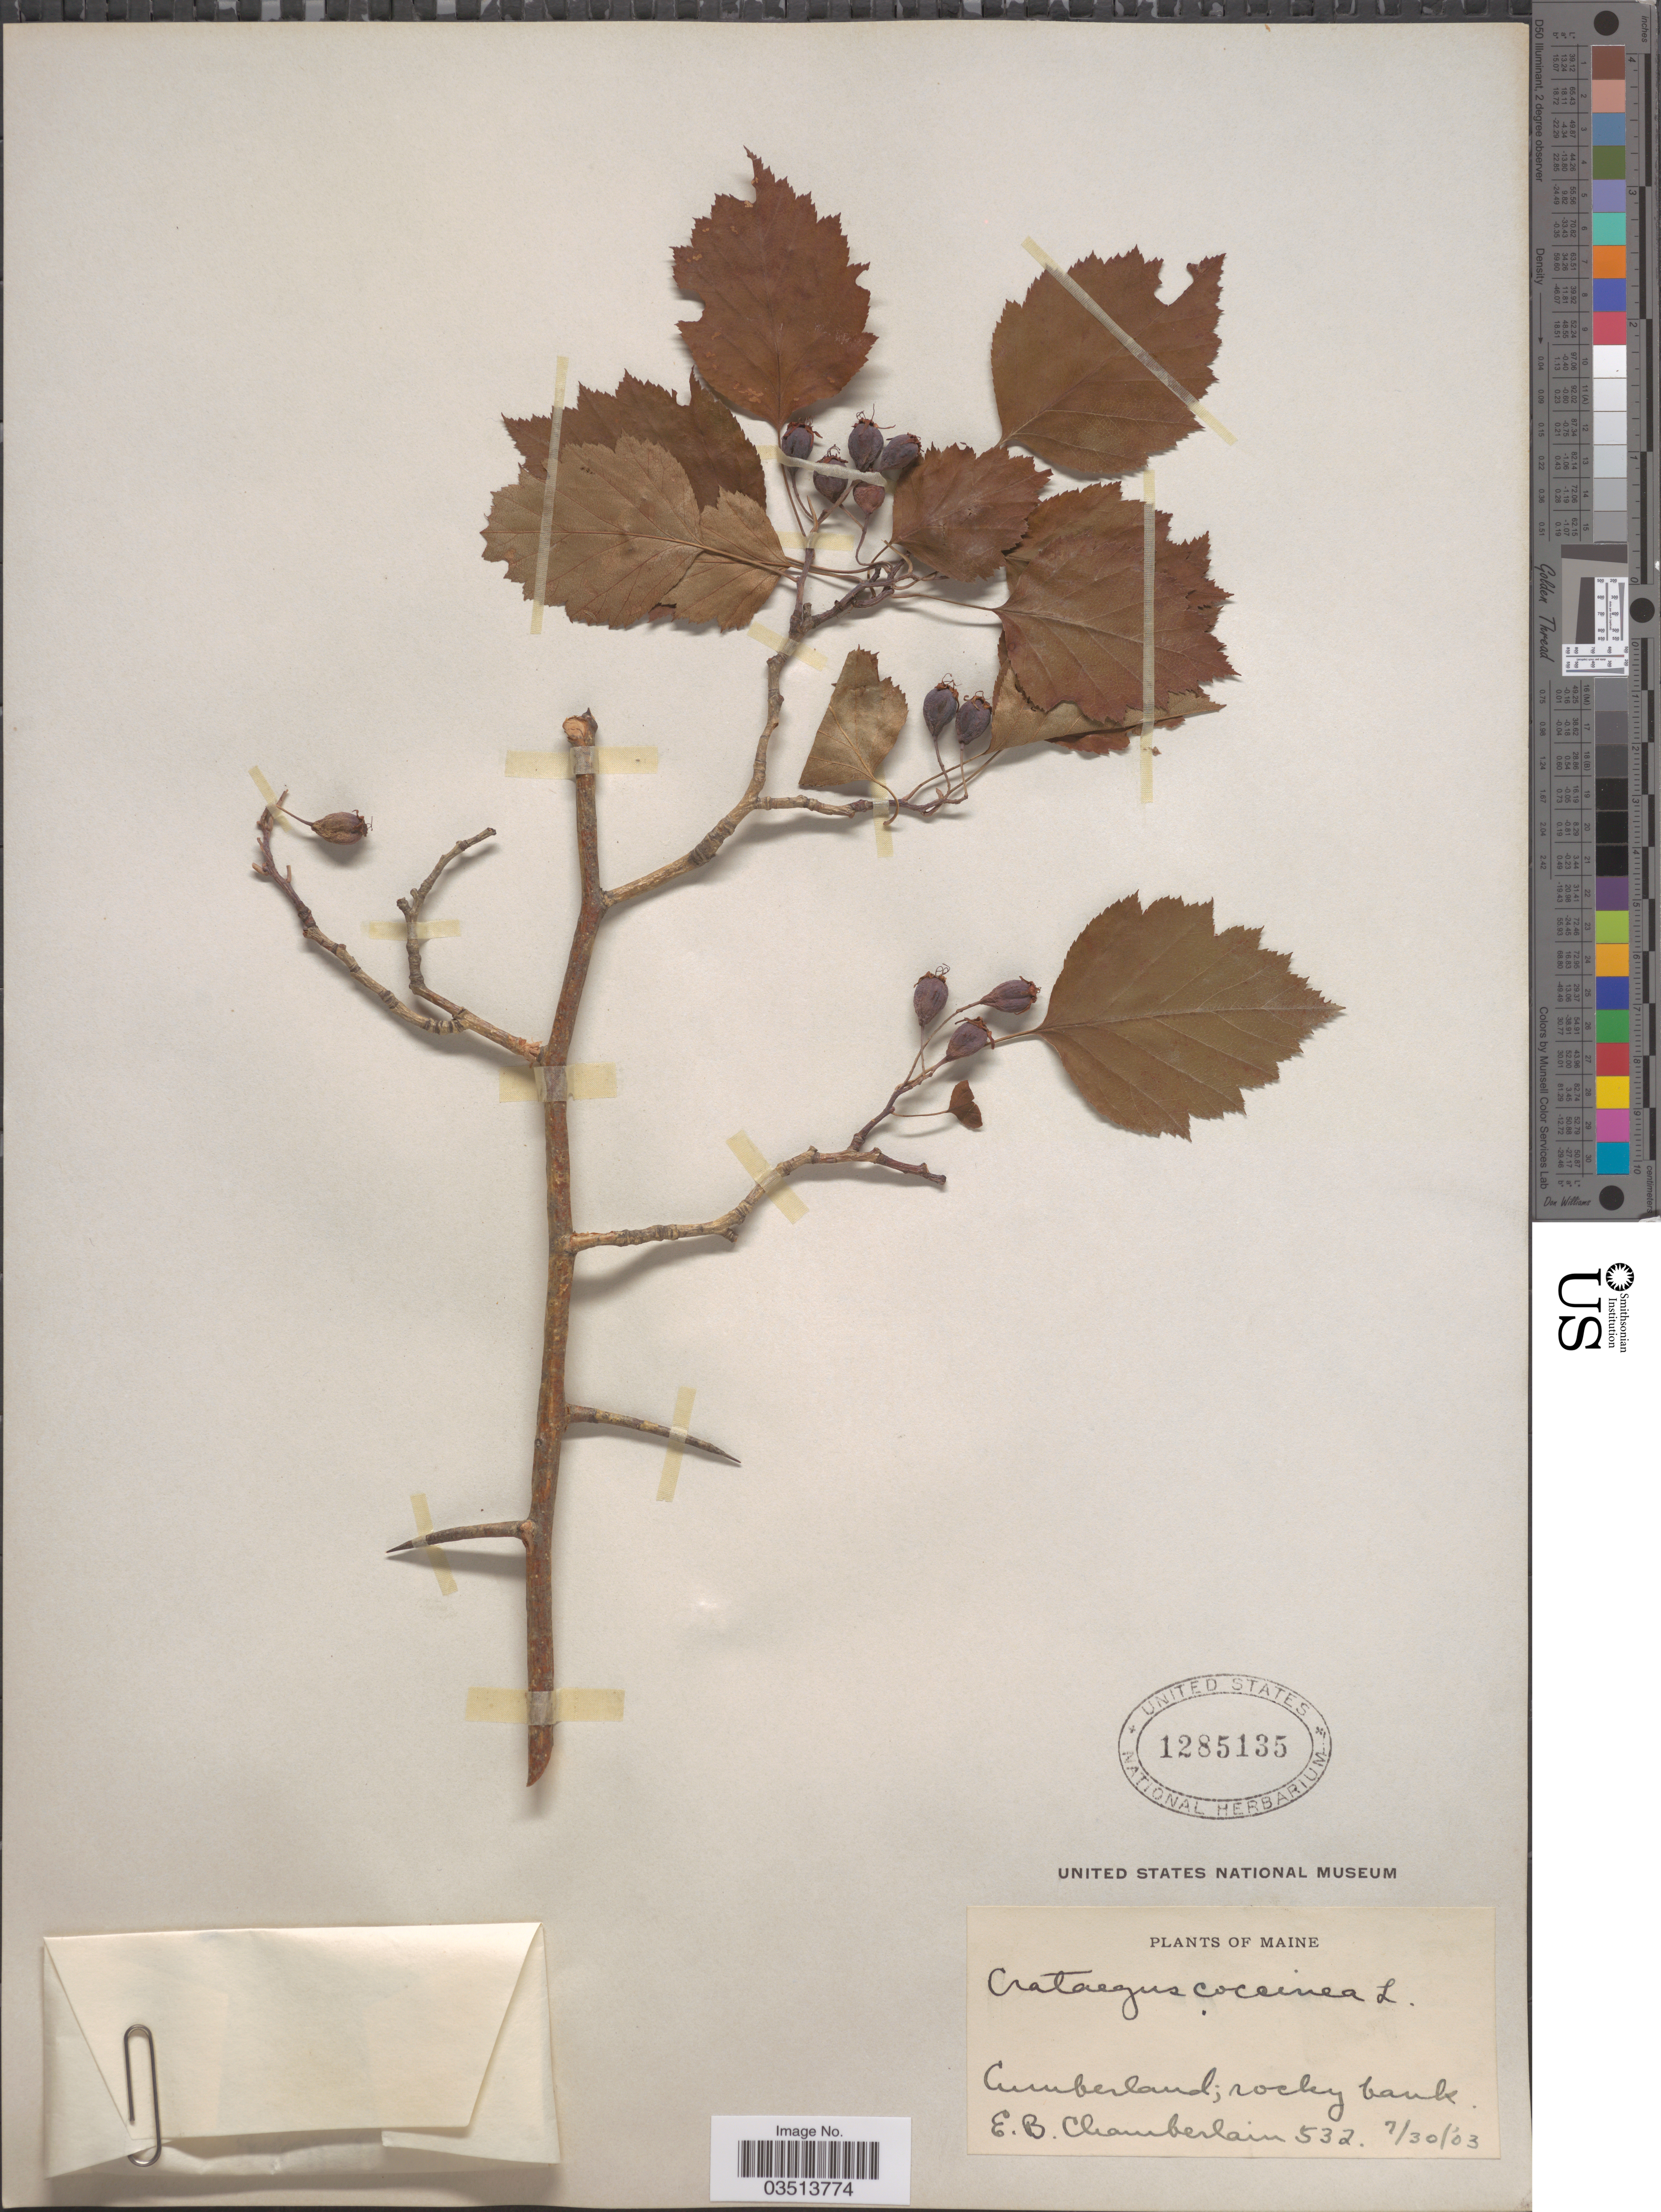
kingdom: Plantae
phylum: Tracheophyta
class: Magnoliopsida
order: Rosales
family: Rosaceae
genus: Crataegus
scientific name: Crataegus coccinea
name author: Ashe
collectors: E. Chamberlain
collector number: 532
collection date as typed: Transcribed d/m/y: 30/7/3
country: United States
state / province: Maine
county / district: Cumberland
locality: Cumberland.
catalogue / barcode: US 1285135